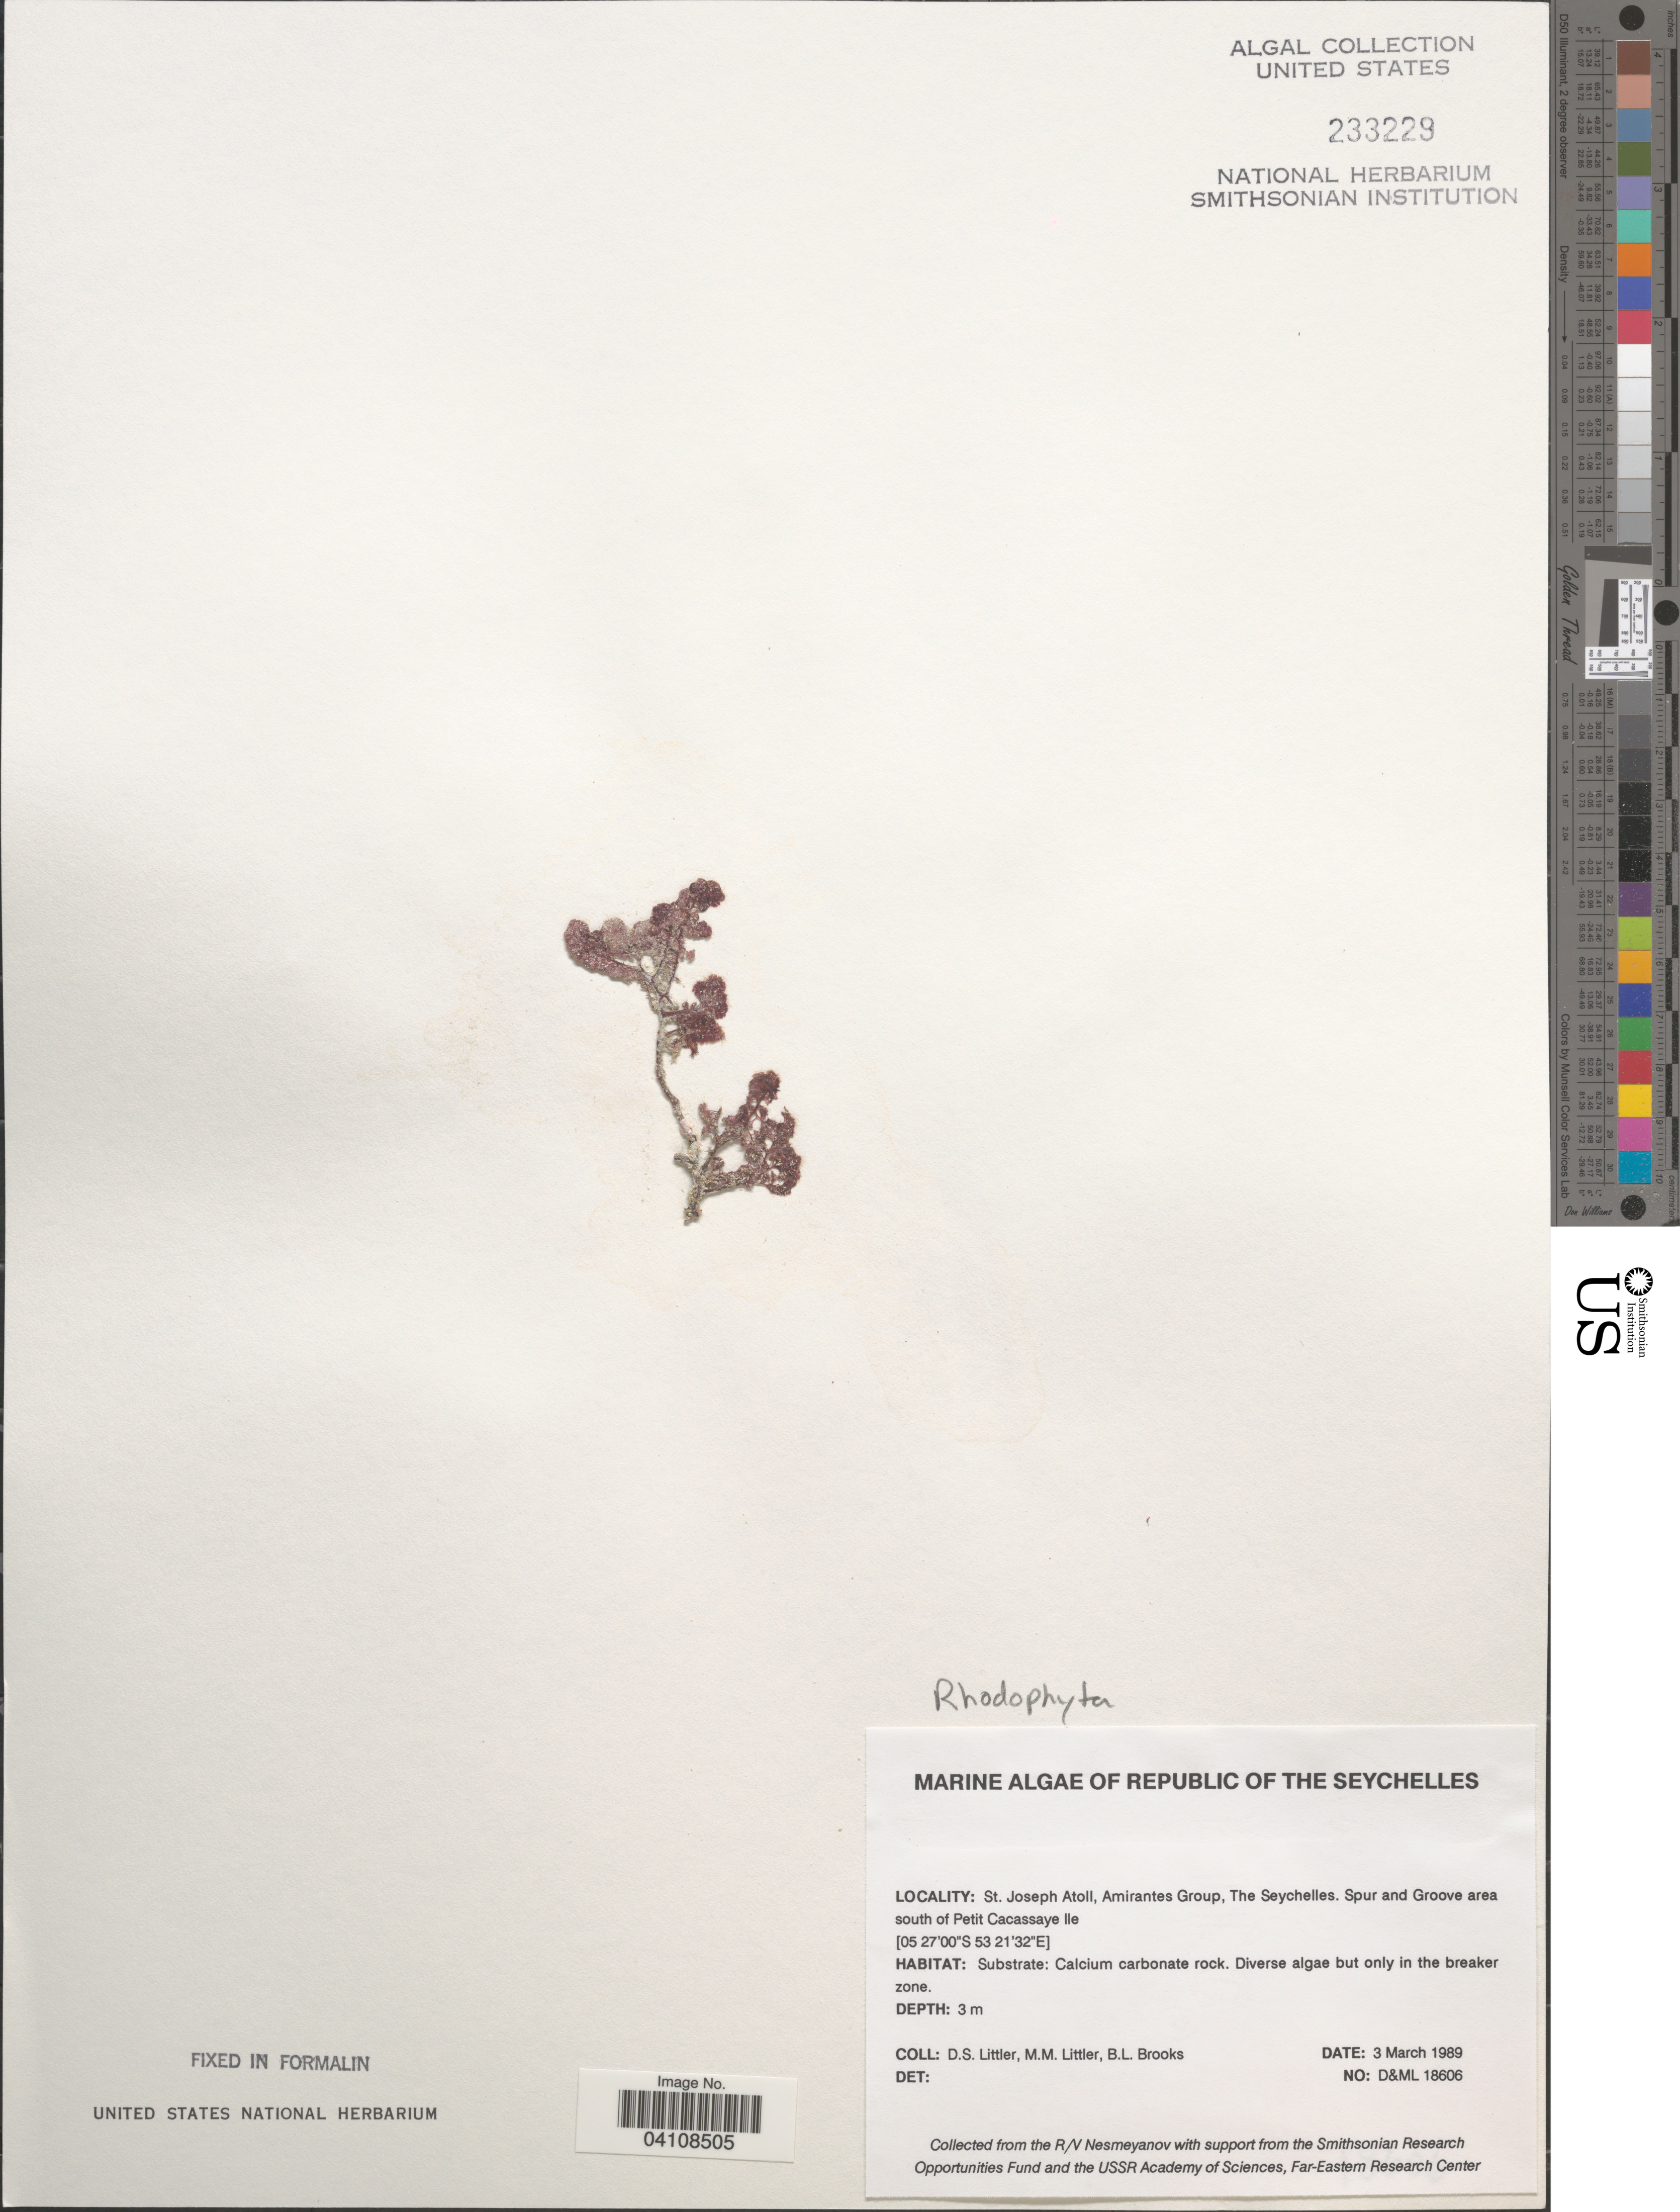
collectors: D. S. Littler & B. Brooks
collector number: D&ML18606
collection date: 1989-03-03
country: Seychelles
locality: Republic of The Seychelles. St. Joseph Atoll, Amirantes Group. Spur and Groove area south of Petit Cacassaye Ile.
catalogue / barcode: US 233229